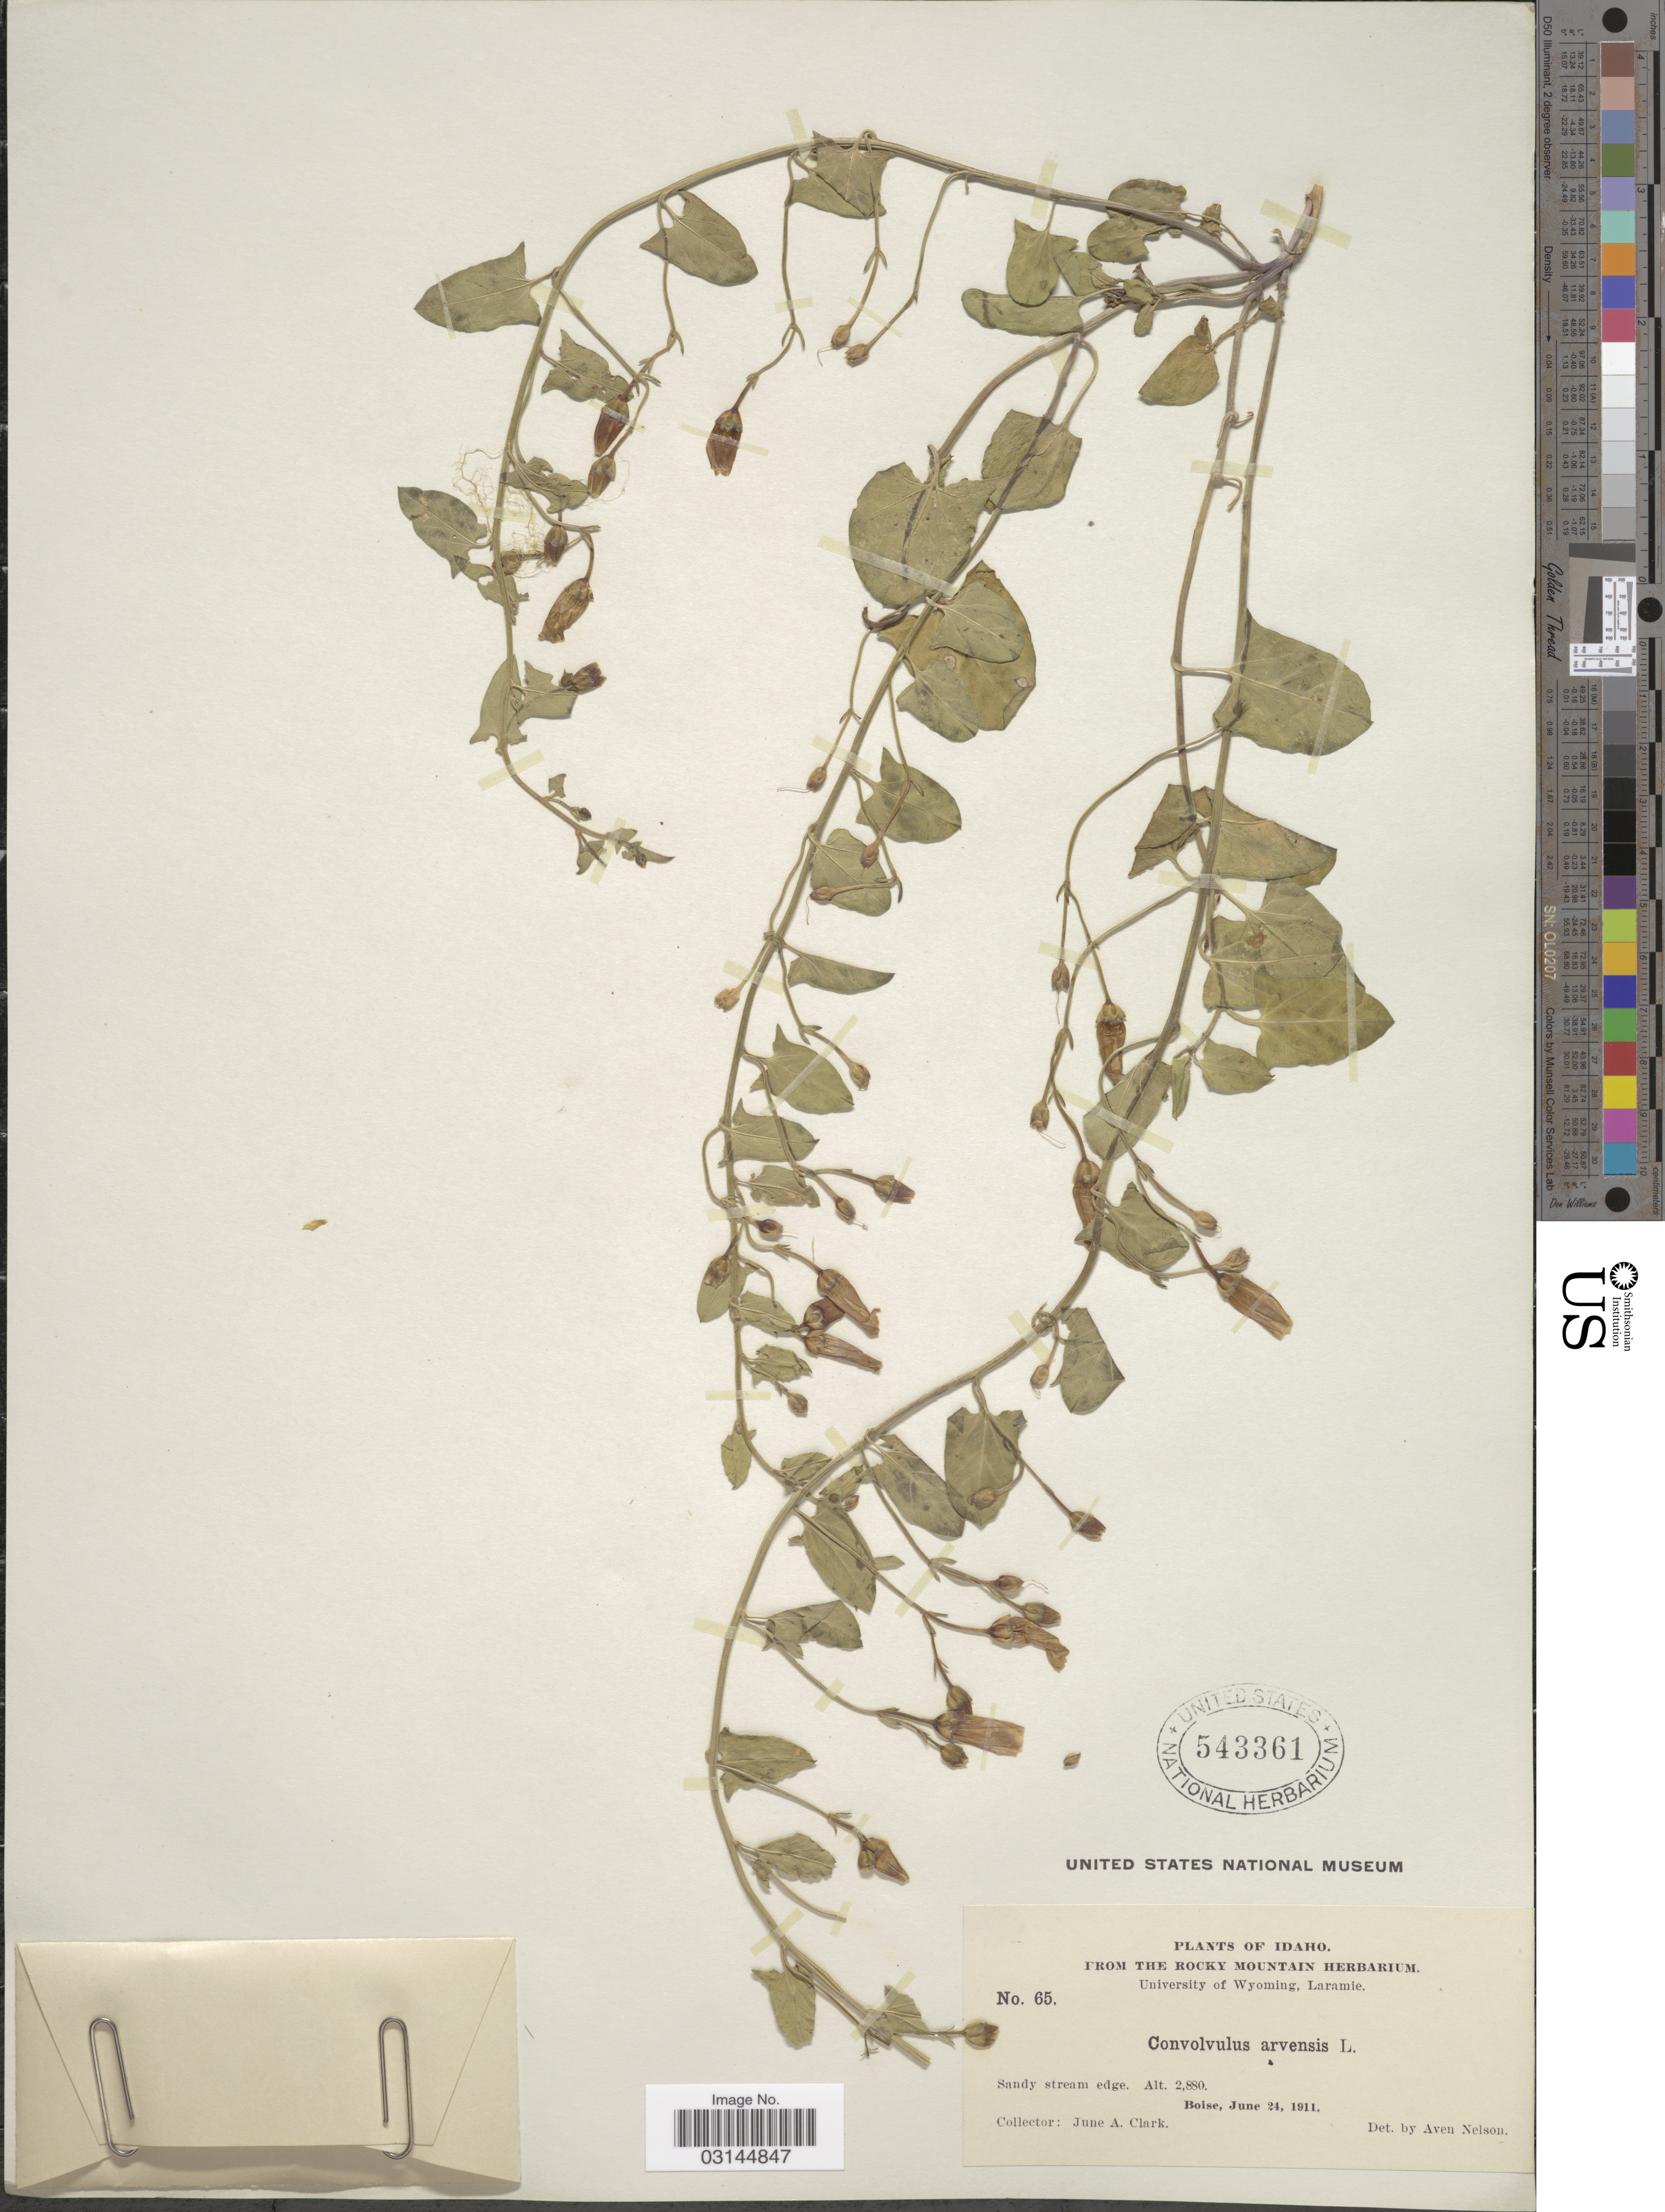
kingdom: Plantae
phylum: Tracheophyta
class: Magnoliopsida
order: Solanales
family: Convolvulaceae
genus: Convolvulus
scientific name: Convolvulus arvensis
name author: L.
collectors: J. A. Clark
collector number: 65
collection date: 1911-06-24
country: United States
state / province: Idaho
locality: Boise.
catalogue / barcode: US 543361